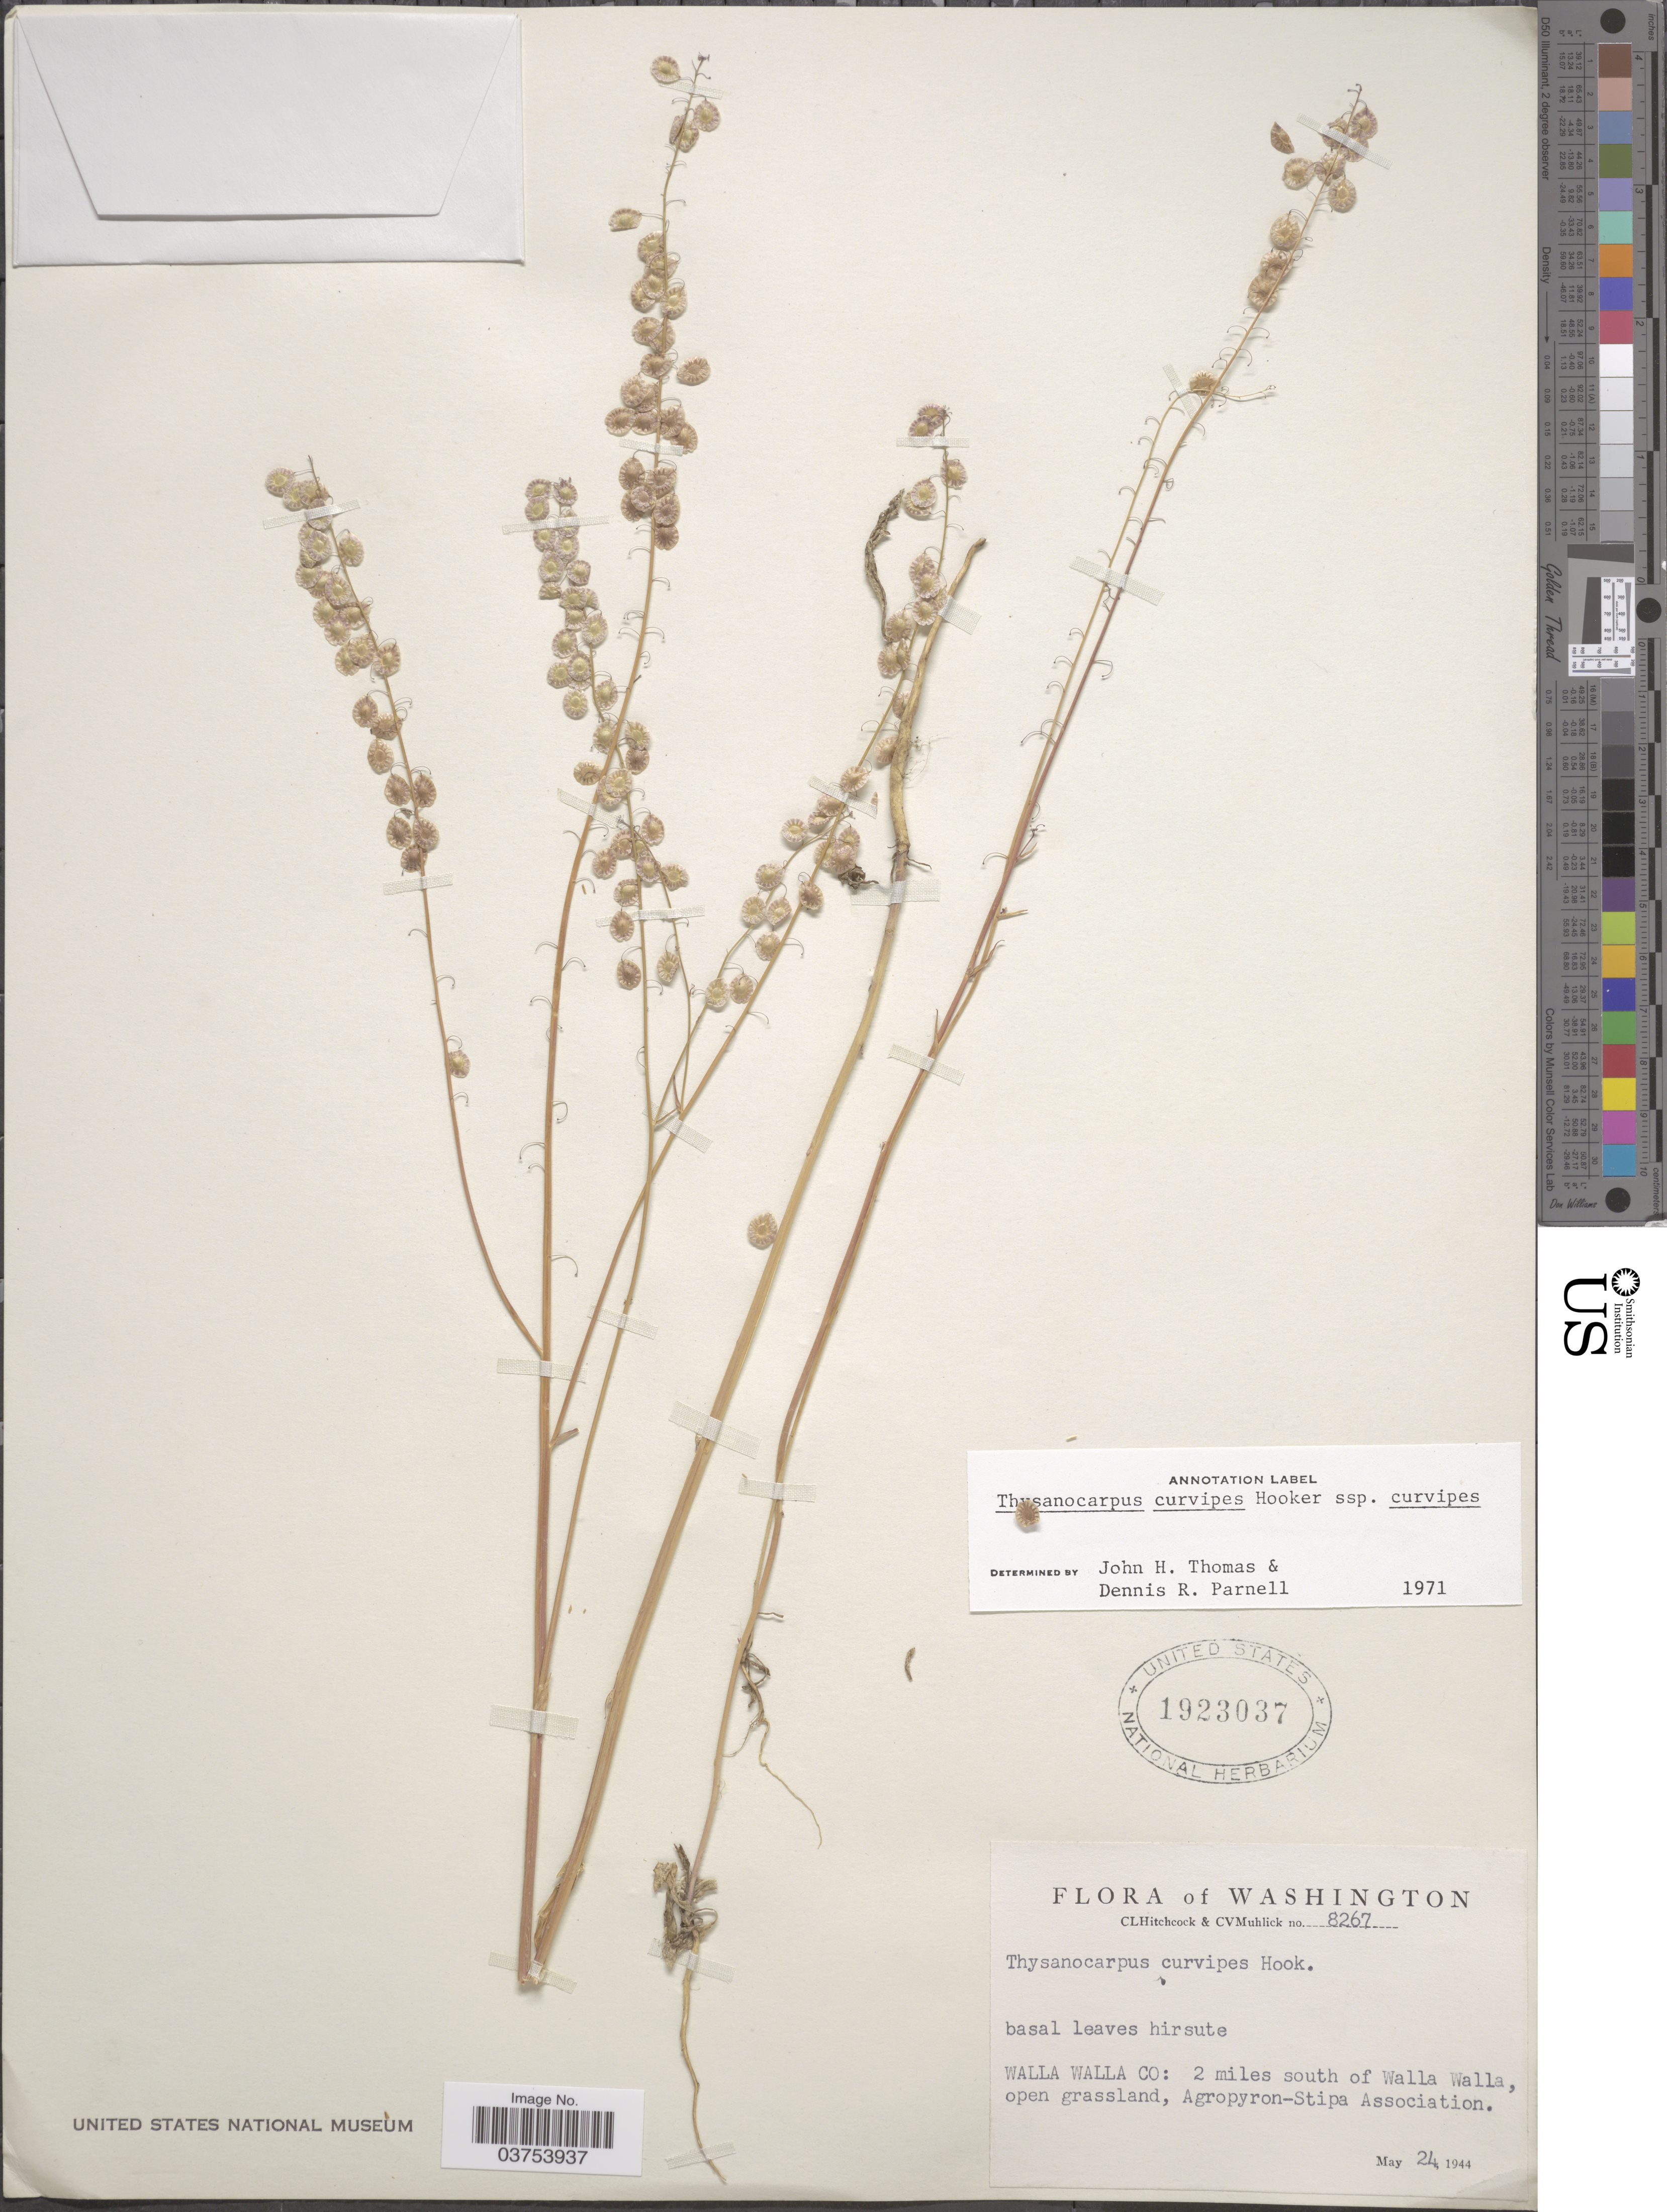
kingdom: Plantae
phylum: Tracheophyta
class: Magnoliopsida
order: Brassicales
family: Brassicaceae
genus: Thysanocarpus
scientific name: Thysanocarpus curvipes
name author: Hook.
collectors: C. L. Hitchcock & C. V. Muhlick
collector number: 8267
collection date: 1944-05-24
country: United States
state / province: Washington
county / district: Walla Walla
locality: Walla Walla Co: 2 miles south of Walla Walla.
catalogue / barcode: US 1923037